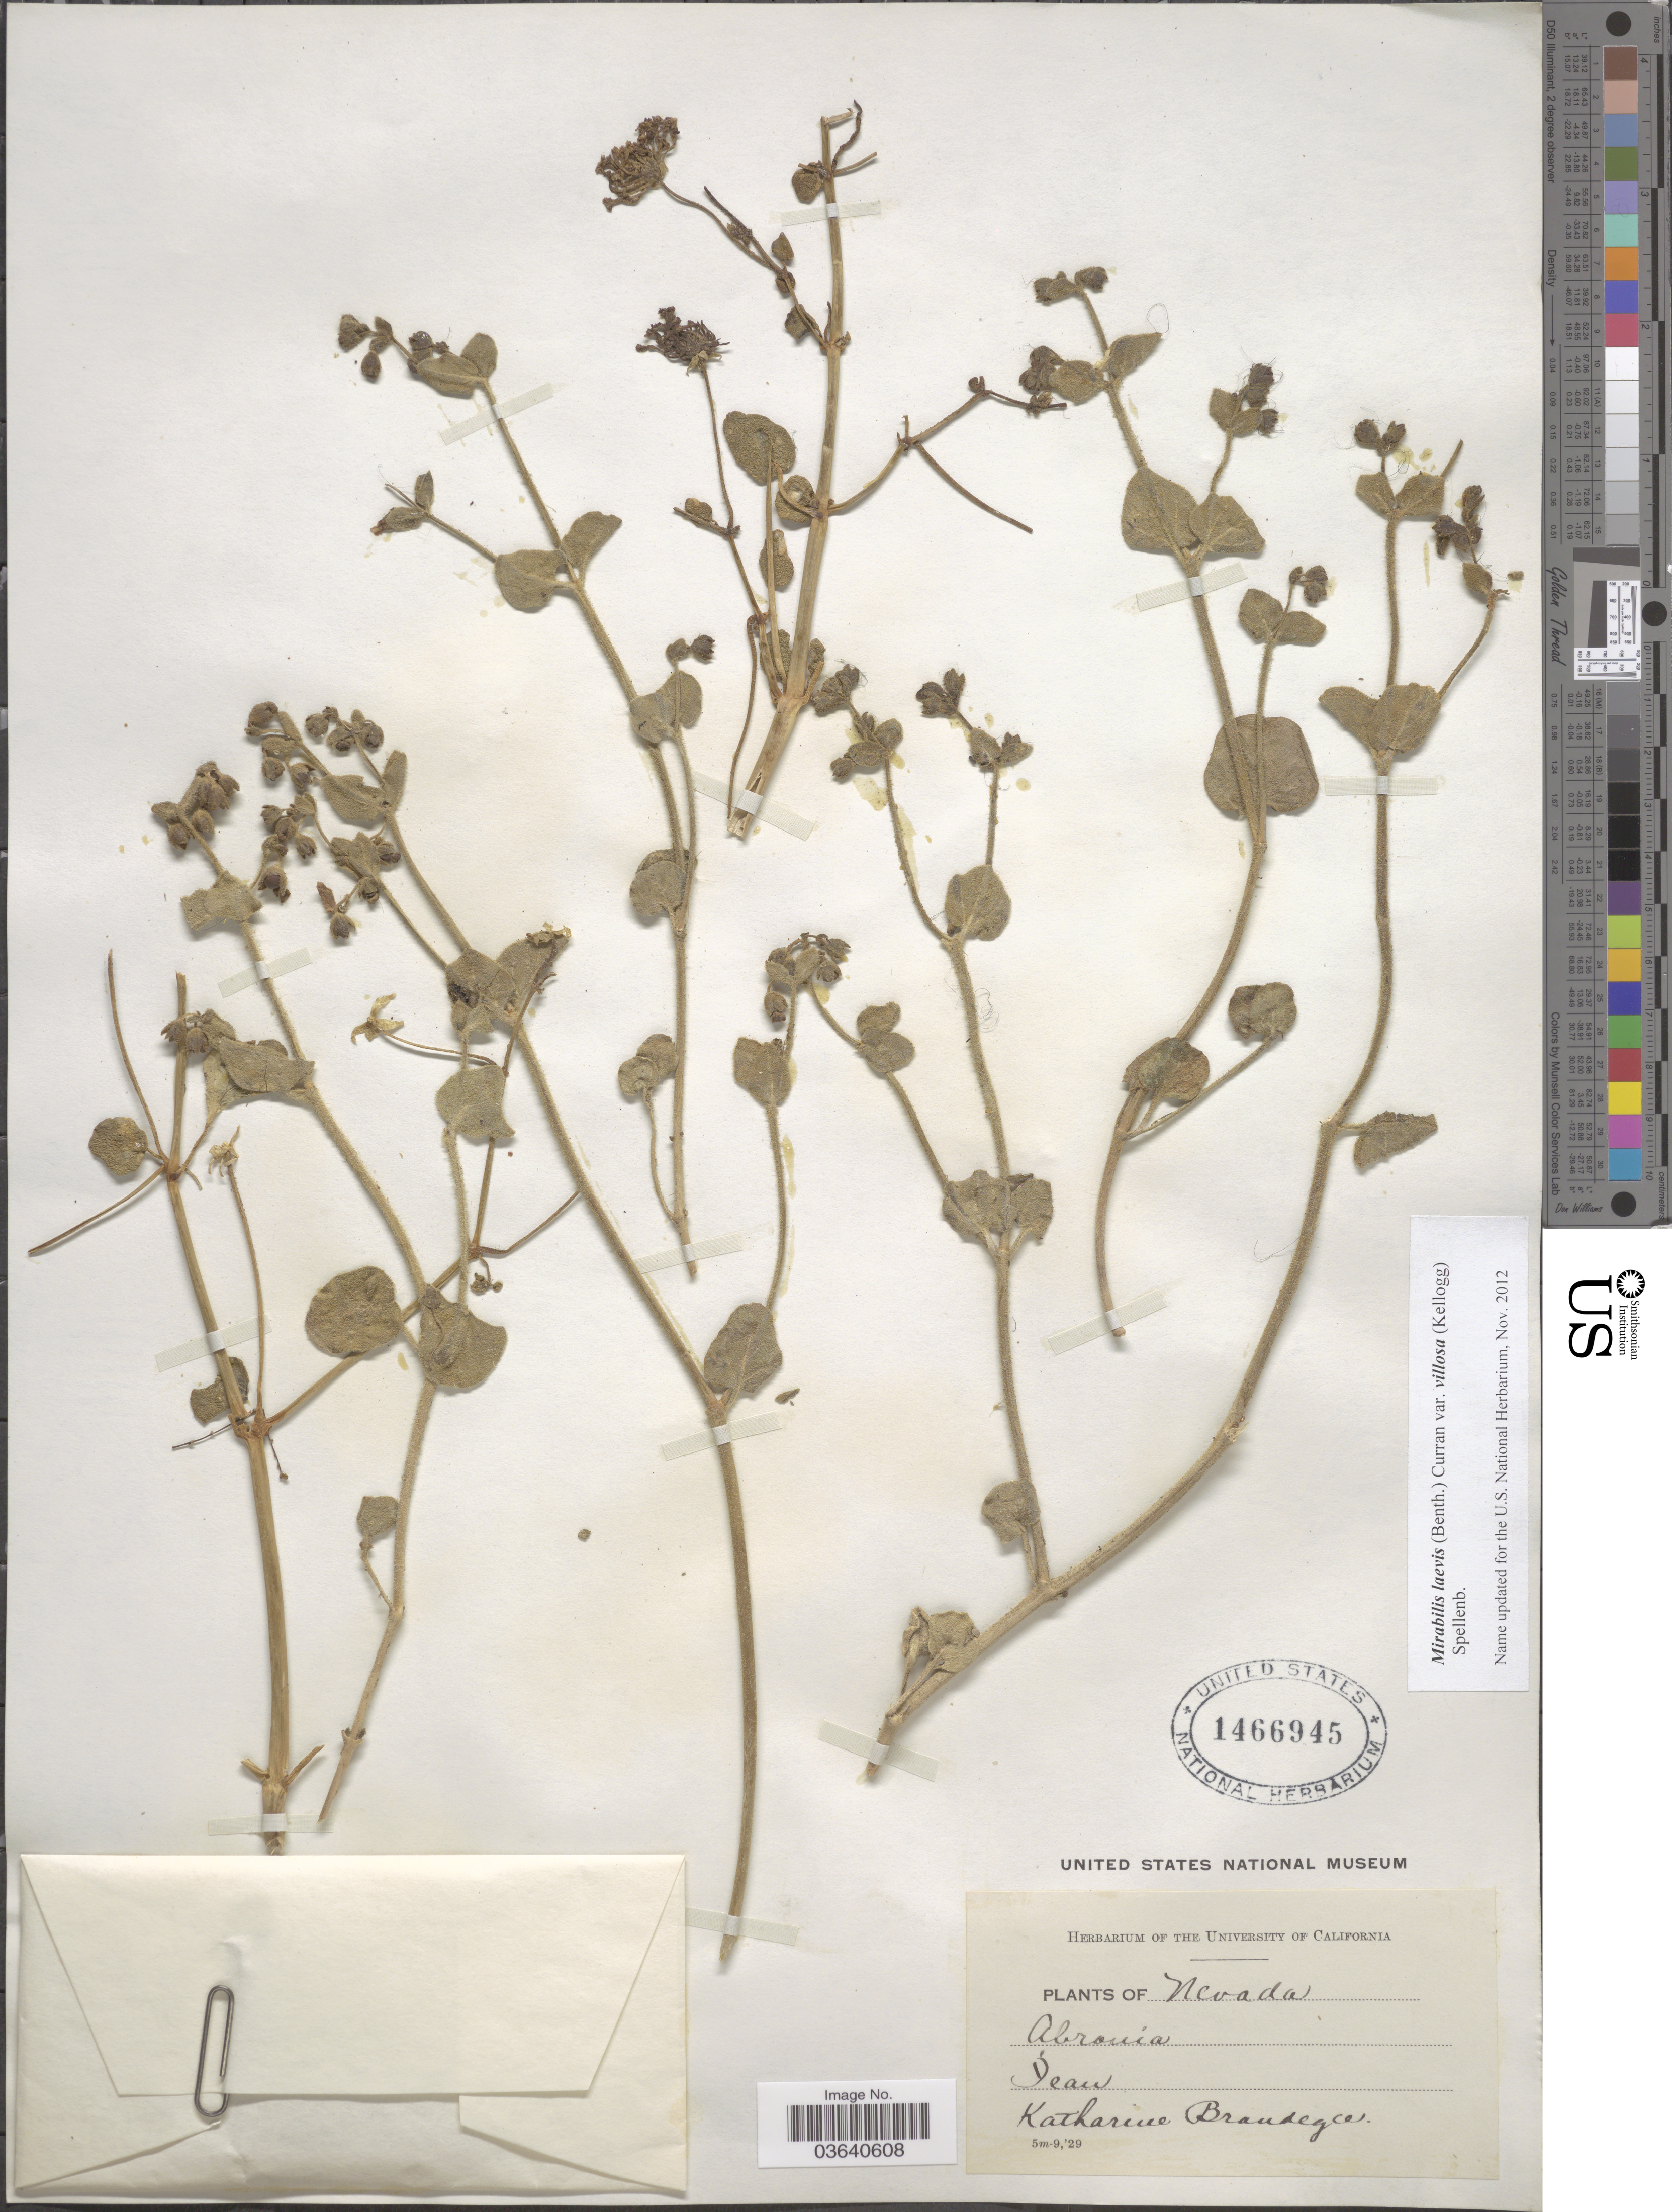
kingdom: Plantae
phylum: Tracheophyta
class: Magnoliopsida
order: Caryophyllales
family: Nyctaginaceae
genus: Mirabilis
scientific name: Mirabilis laevis var. villosa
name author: (Kellogg) Spellenb.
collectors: M. K. Brandegee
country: United States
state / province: Nevada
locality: Jean.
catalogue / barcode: US 1466945